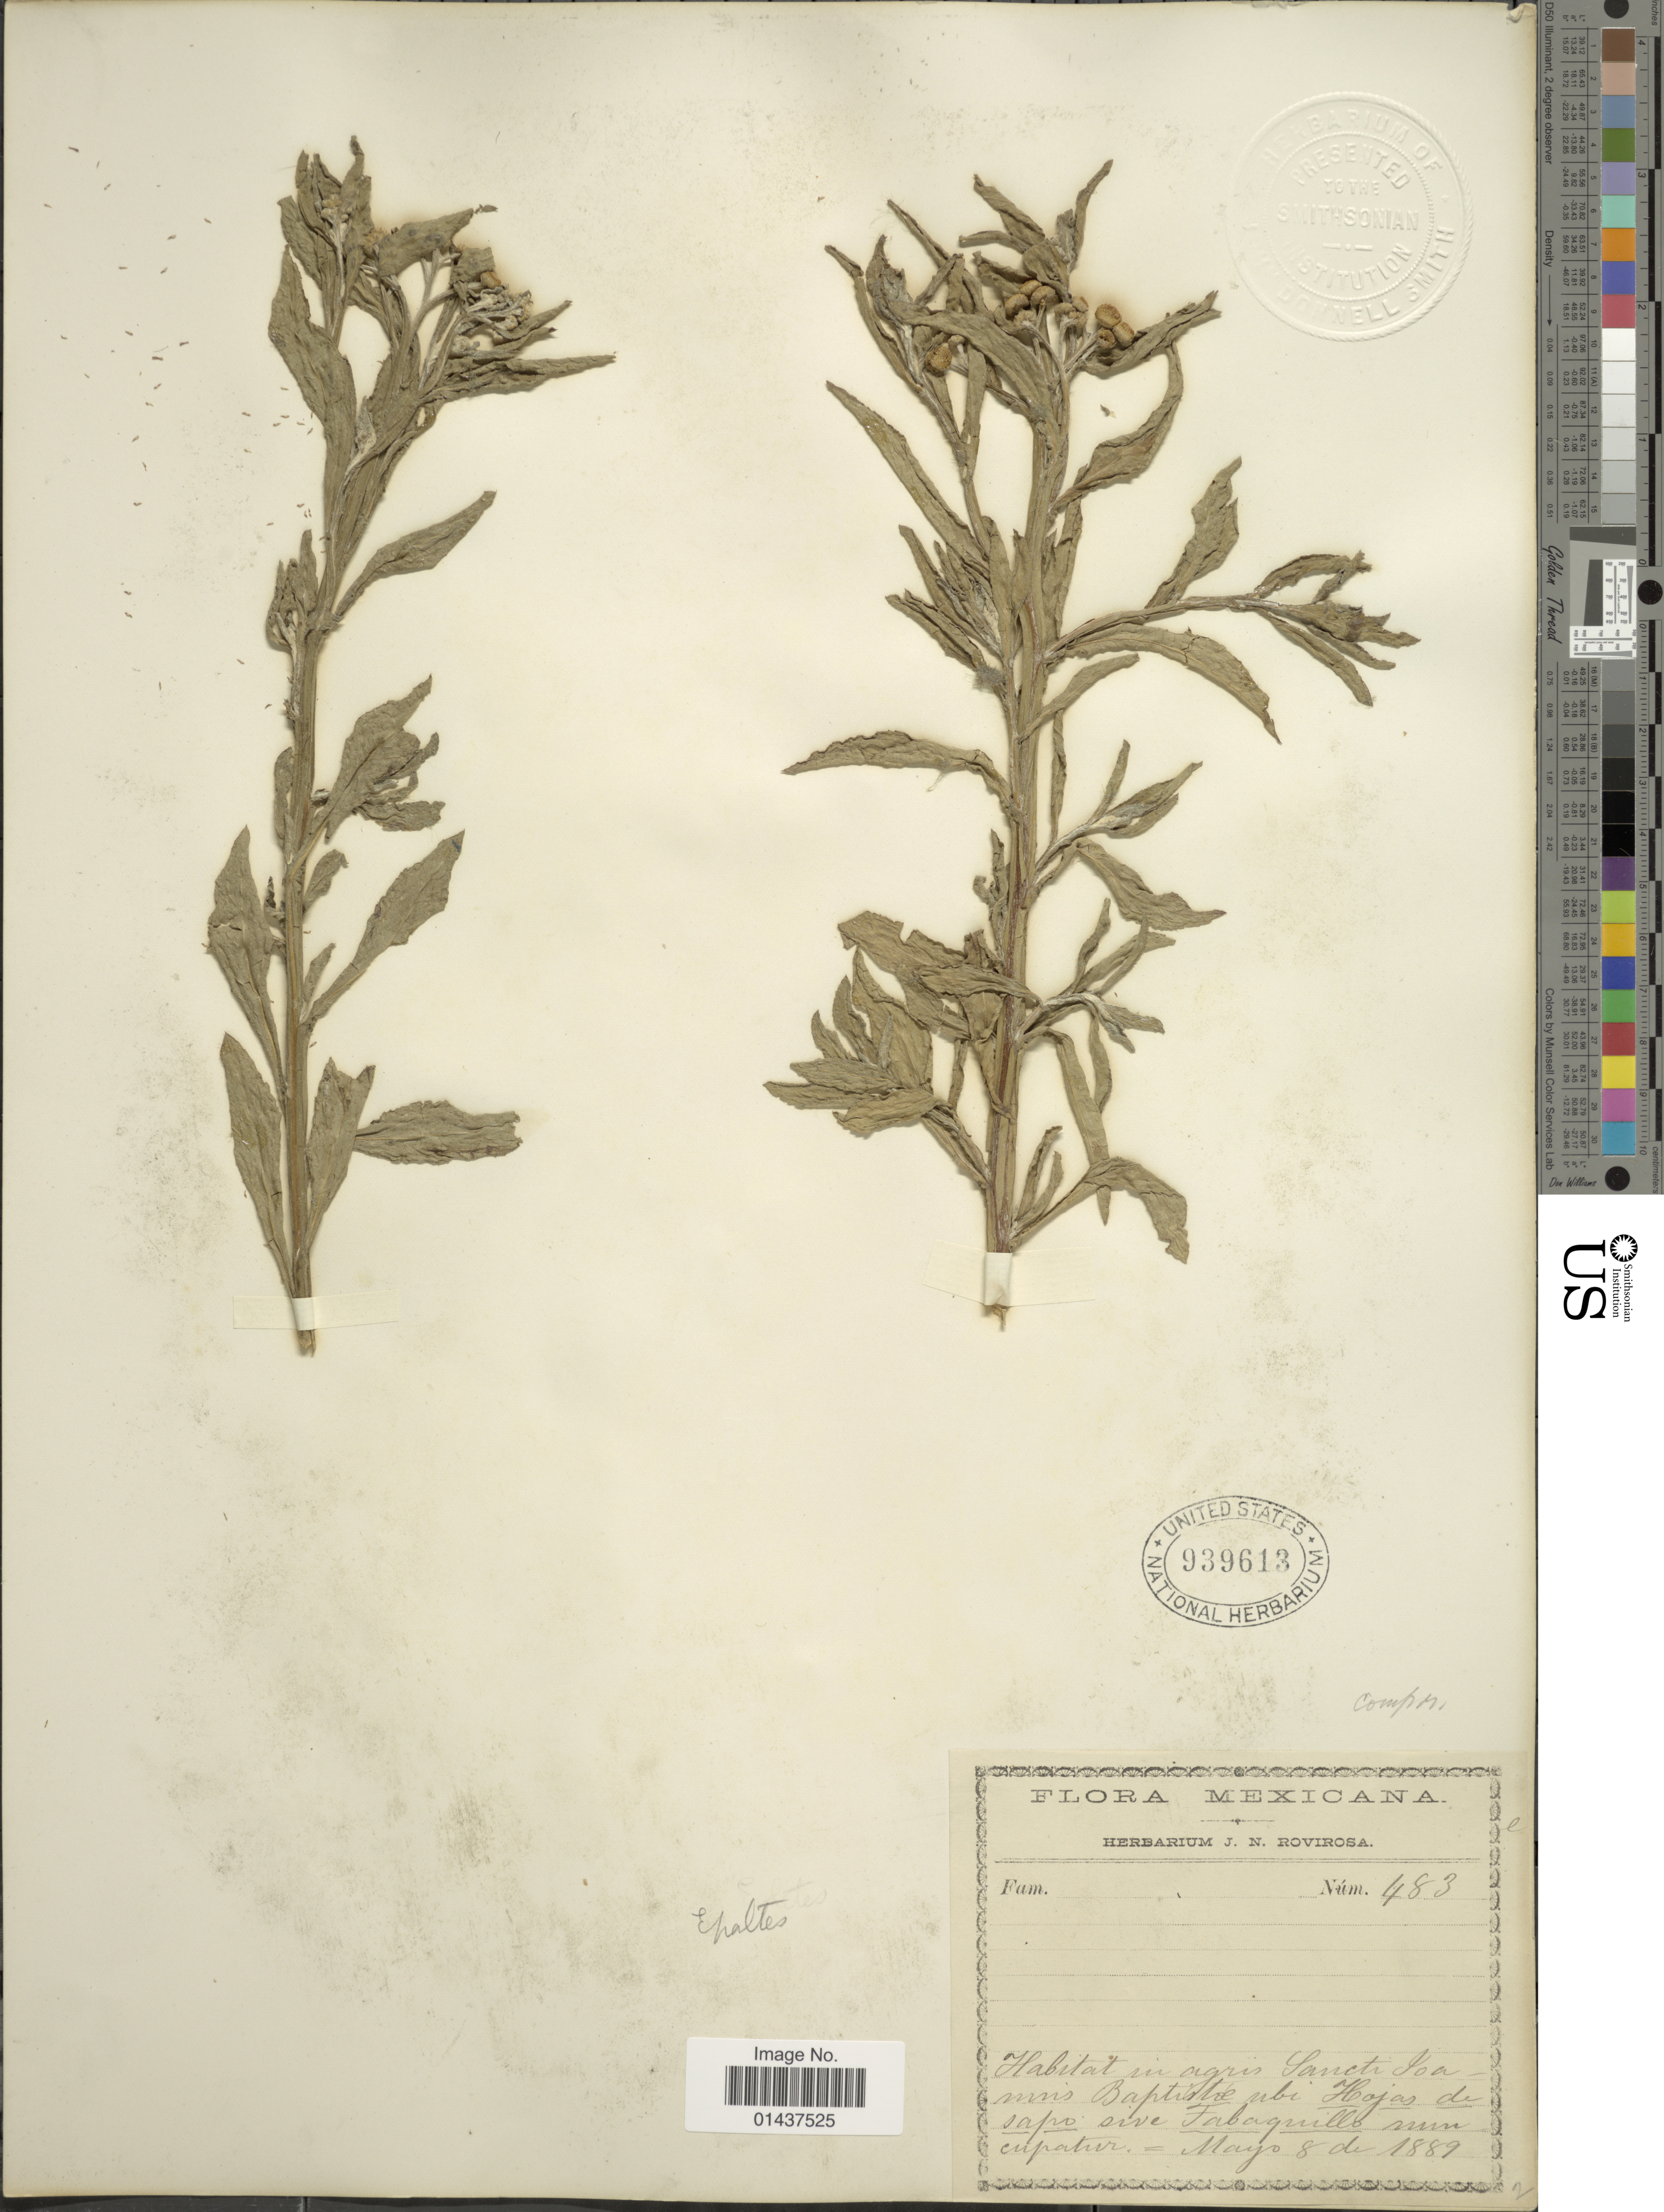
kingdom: Plantae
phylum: Tracheophyta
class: Magnoliopsida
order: Asterales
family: Asteraceae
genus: Epaltes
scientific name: Epaltes mexicana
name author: Less.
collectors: ex herb. J. N. Rovirosa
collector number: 483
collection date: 1889-05-08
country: Mexico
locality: In agris Sancti Ioannis Baptistae ubi Hojas de sapo sive Tabaquillo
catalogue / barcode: US 939613